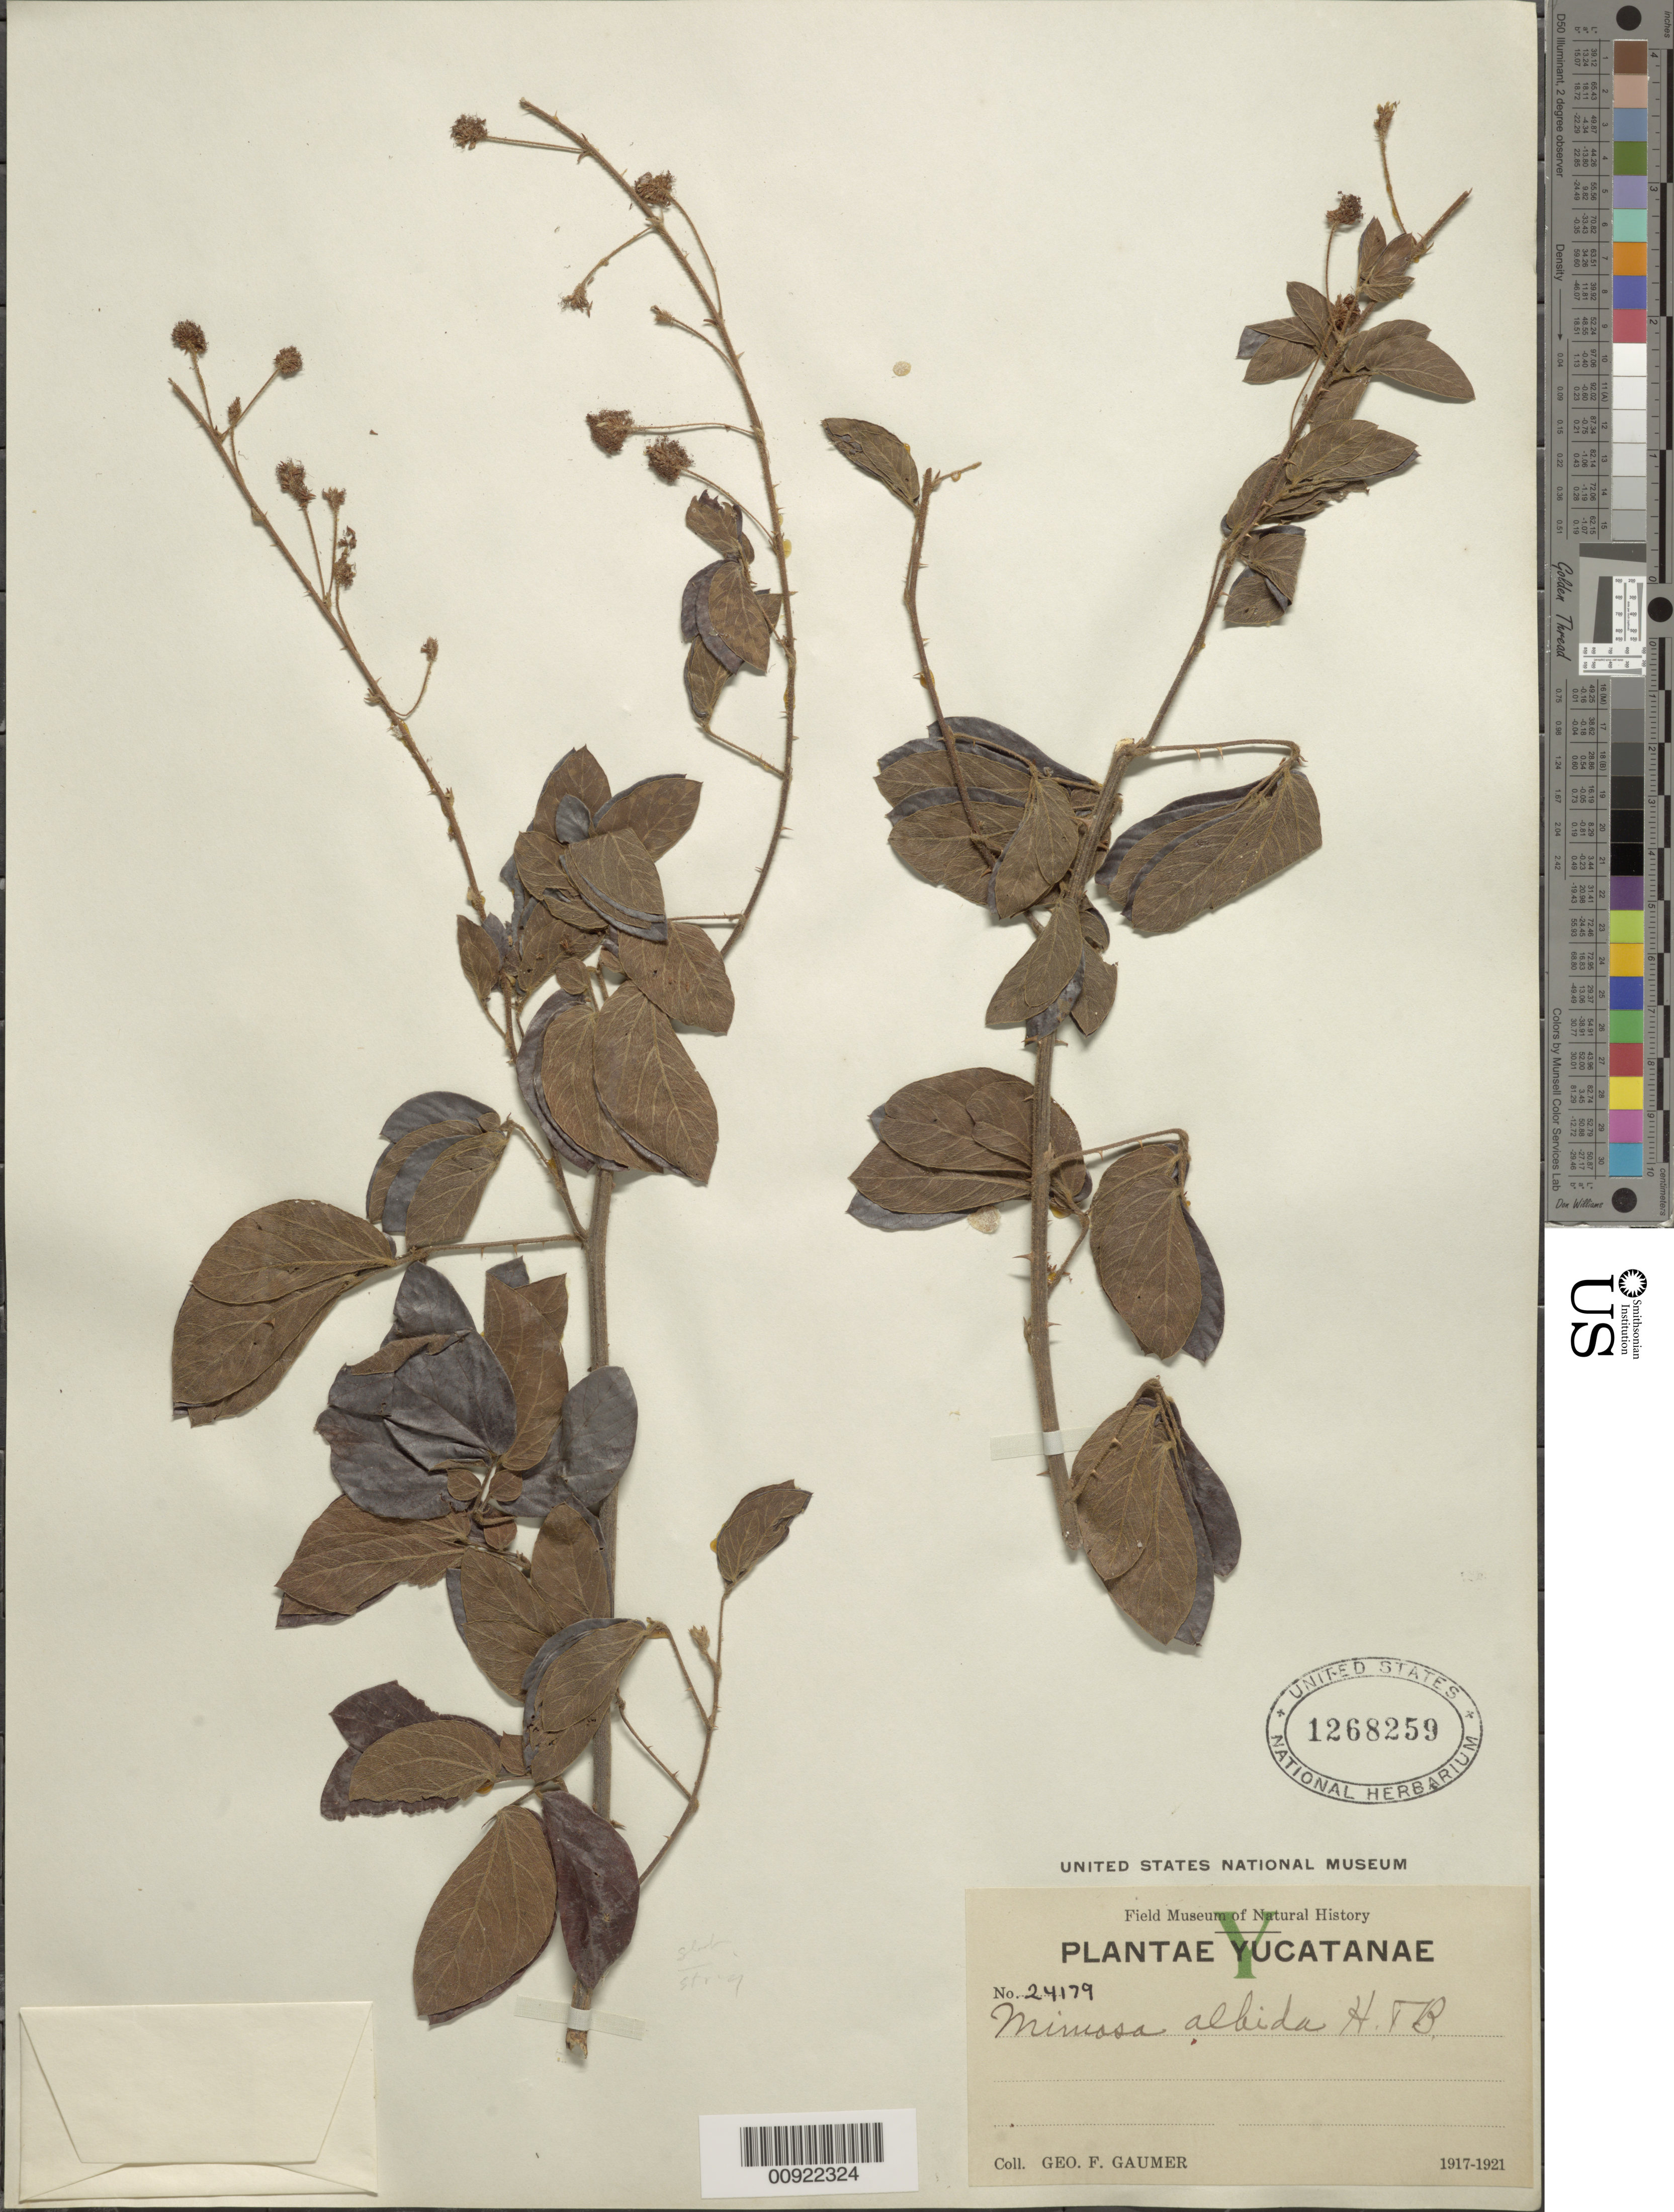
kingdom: Plantae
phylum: Tracheophyta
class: Magnoliopsida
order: Fabales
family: Fabaceae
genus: Mimosa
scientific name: Mimosa albida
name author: Humb. & Bonpl. ex Willd.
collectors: G. F. Gaumer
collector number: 24179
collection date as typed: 1917 to -- --- 1921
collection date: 1917/1921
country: Mexico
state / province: Yucatán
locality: Yucatán.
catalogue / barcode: US 1268259